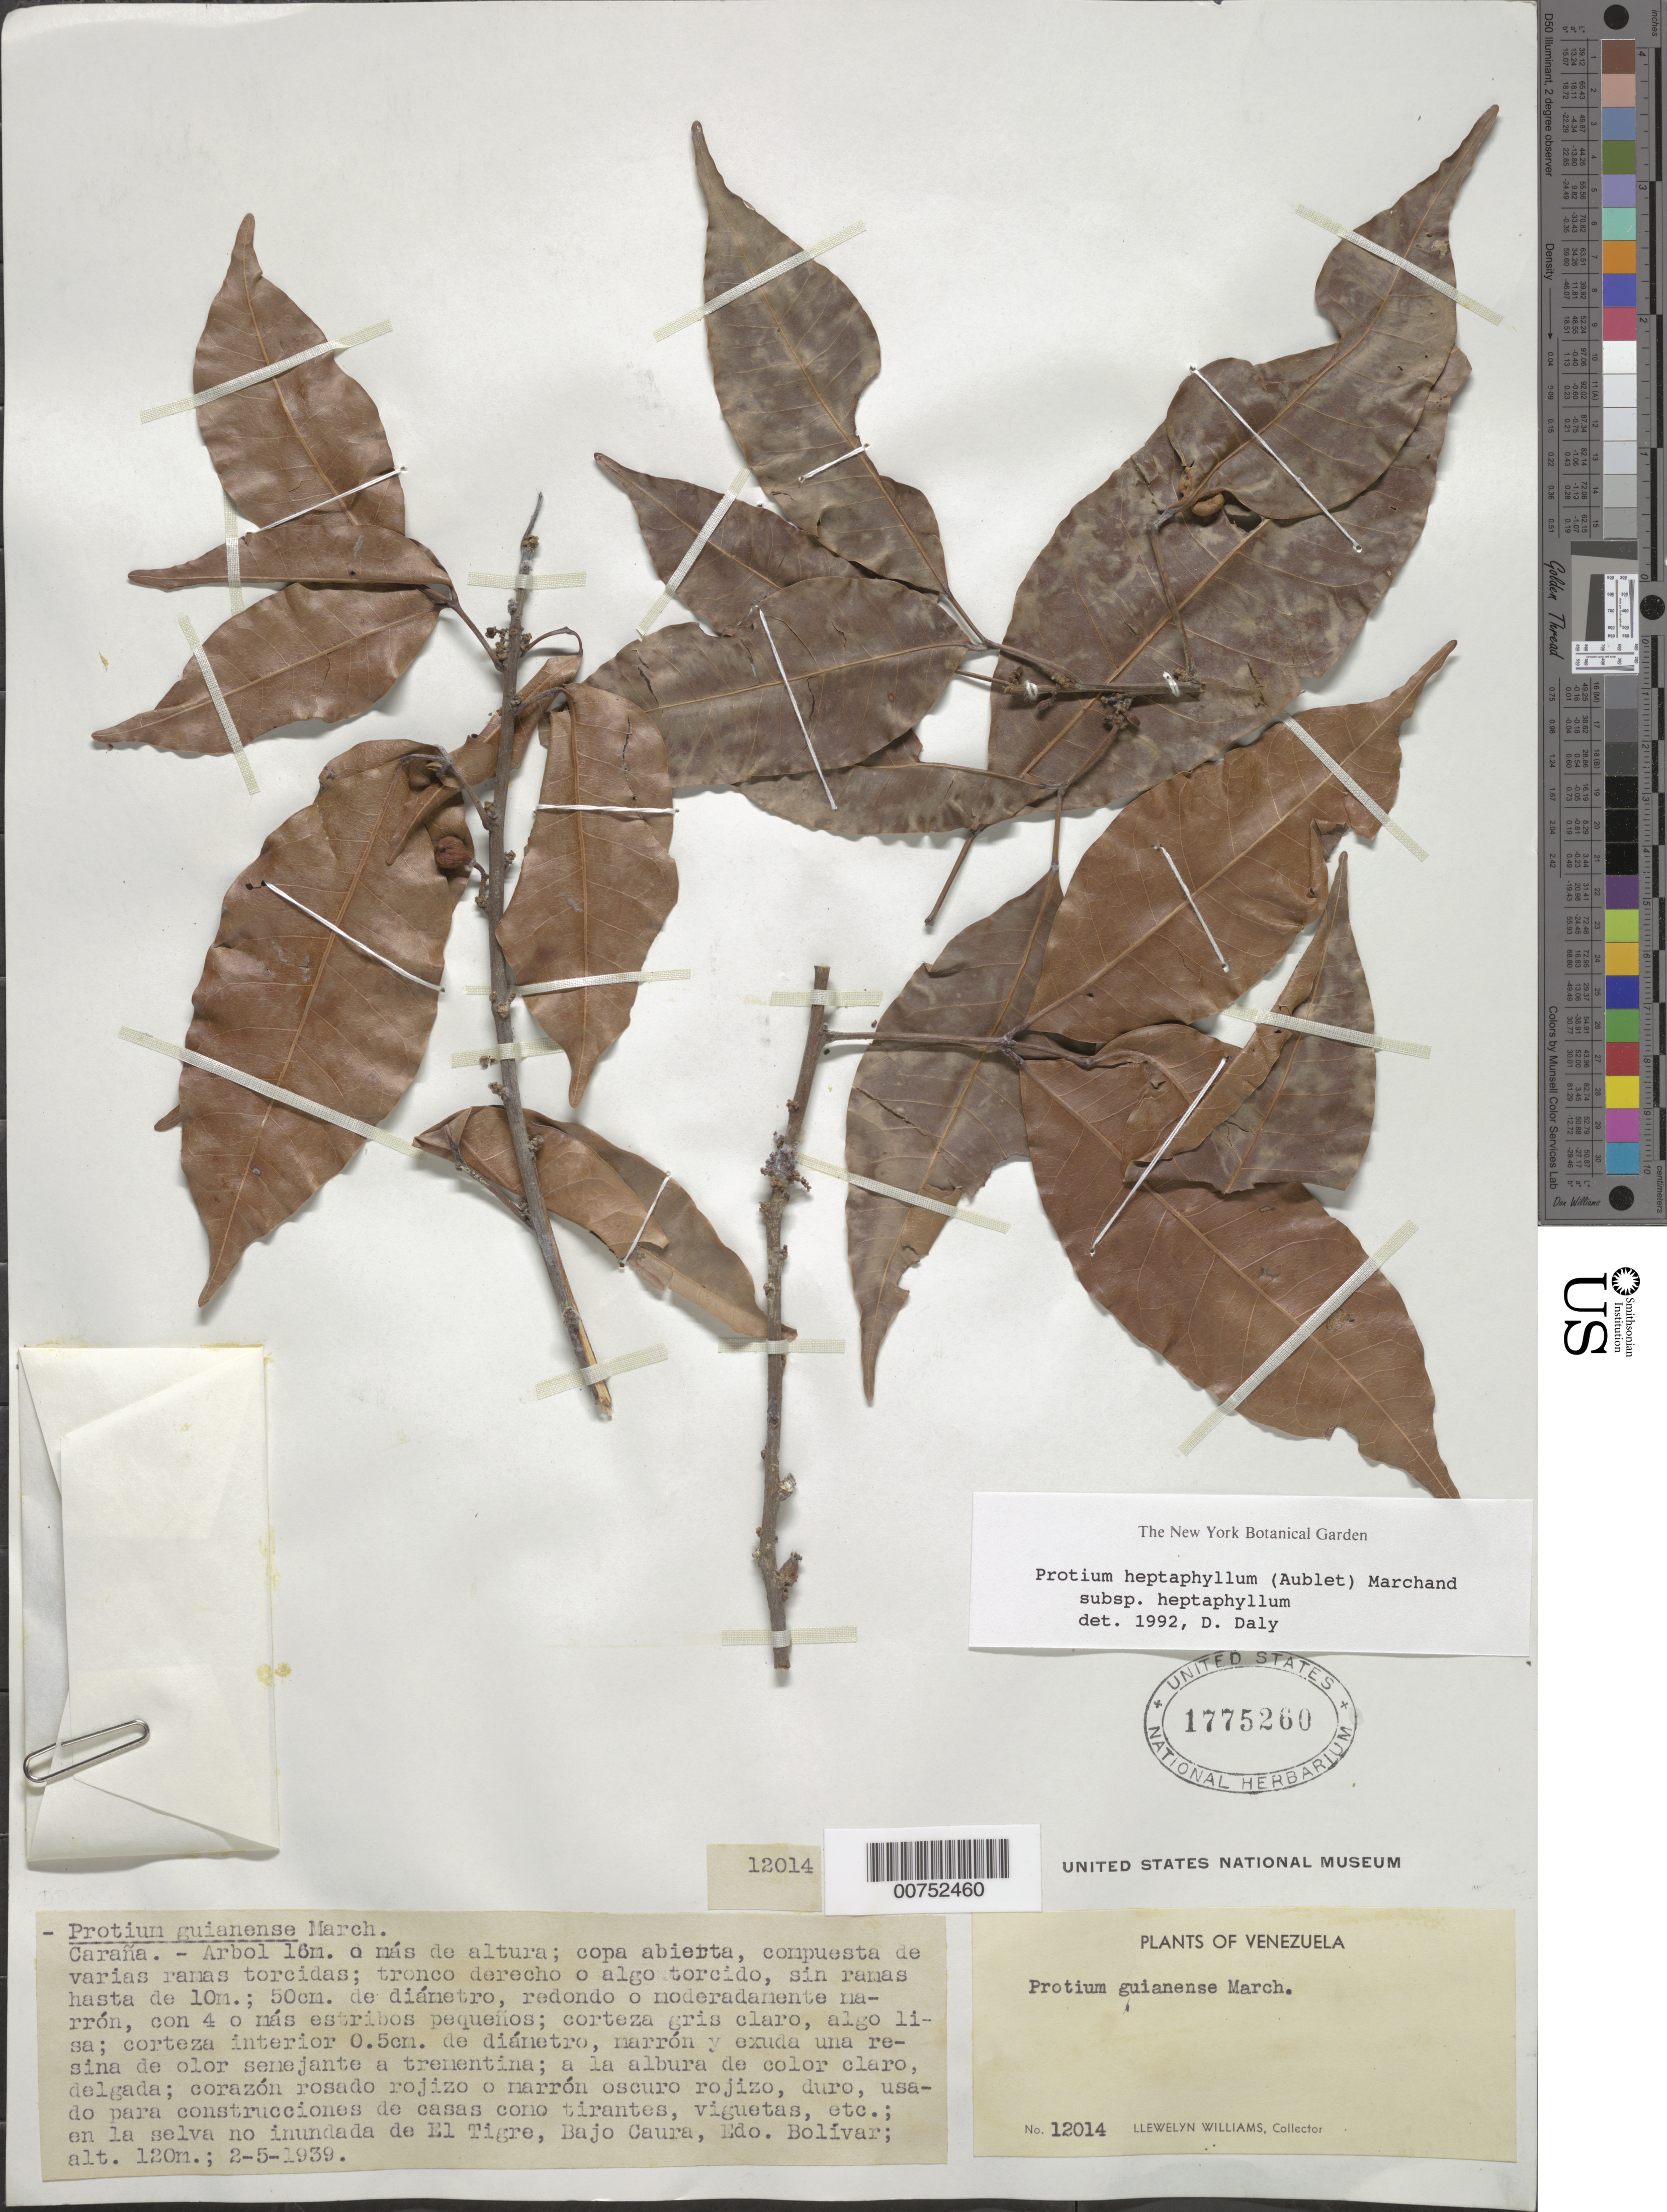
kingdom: Plantae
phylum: Tracheophyta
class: Magnoliopsida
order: Sapindales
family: Burseraceae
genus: Protium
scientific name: Protium heptaphyllum subsp. heptaphyllum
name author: (Aubl.) Marchand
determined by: Daly, D. C.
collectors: Ll. Williams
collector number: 12014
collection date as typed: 2-May-39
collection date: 1939-05-02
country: Venezuela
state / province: Bolívar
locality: El Tigre, Bajo Caura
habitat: Selva no inundada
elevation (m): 120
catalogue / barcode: US 1775260